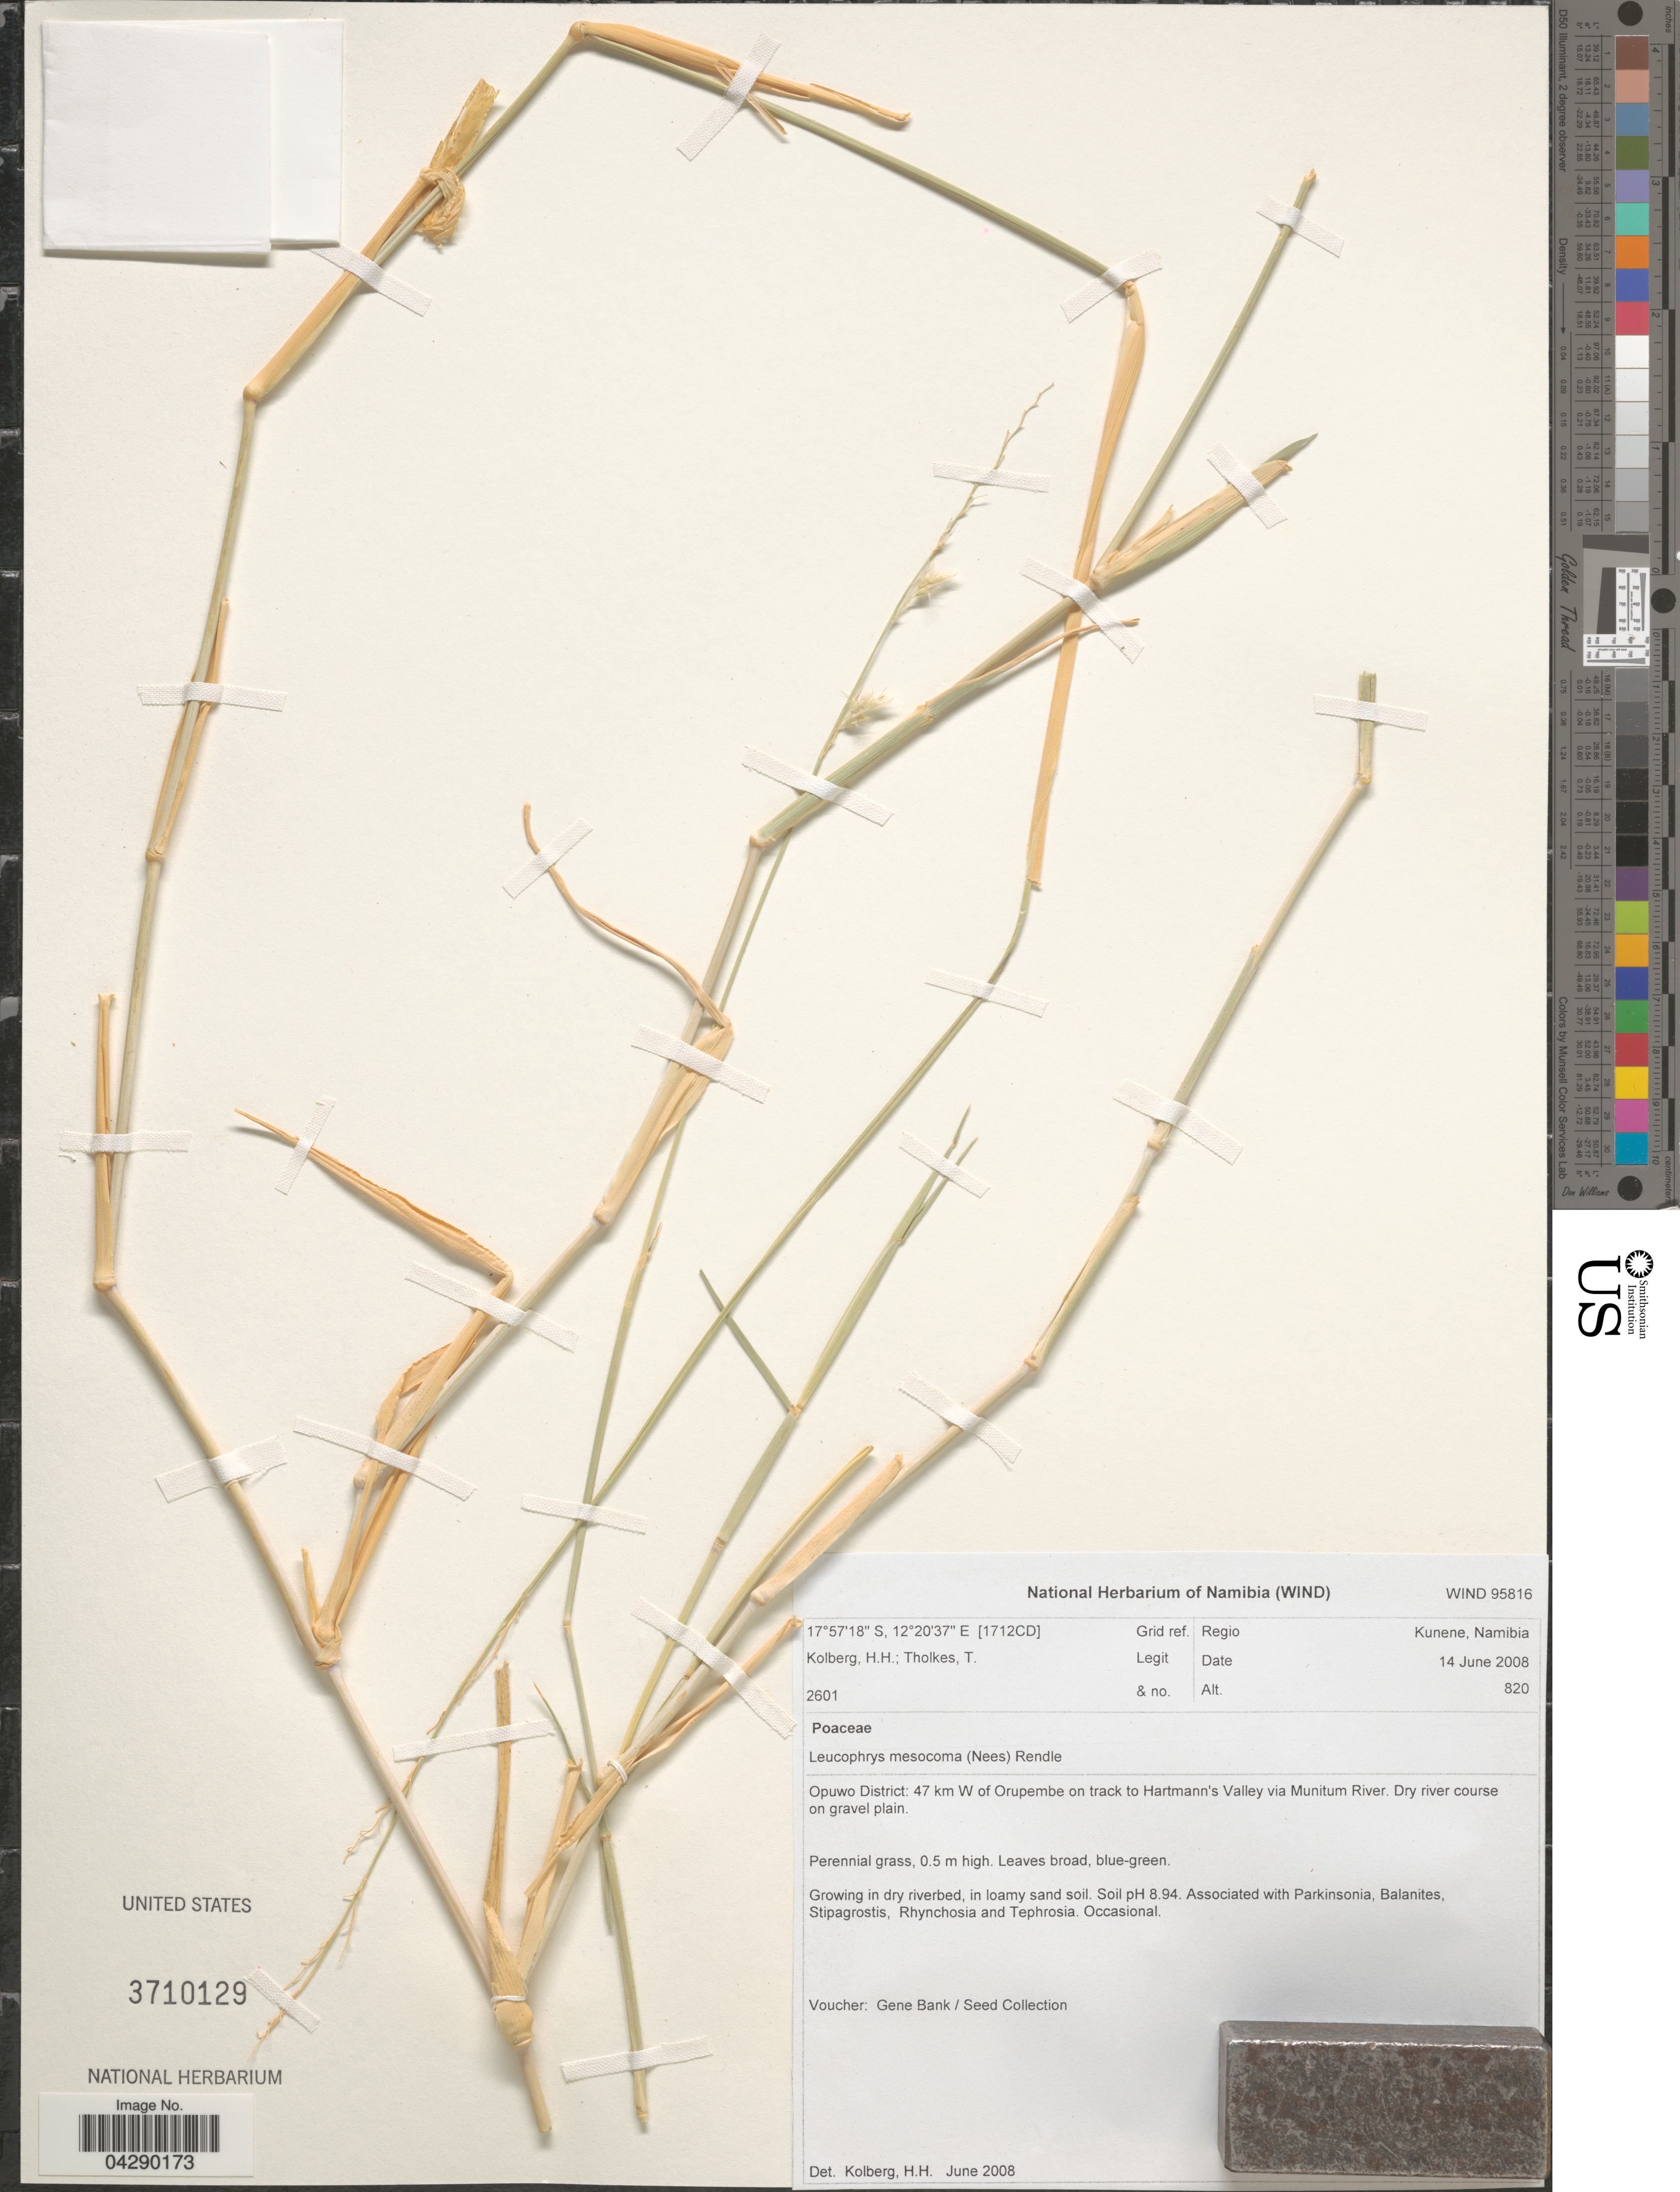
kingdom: Plantae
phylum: Tracheophyta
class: Liliopsida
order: Poales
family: Poaceae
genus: Leucophrys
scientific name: Leucophrys mesocoma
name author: (Nees) Rendle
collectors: H. H. Kolberg & T. Tholkes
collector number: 2601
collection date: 2008-06-14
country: Namibia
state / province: Kunene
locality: [1712CD] Grid ref. Regio Kunene, Namibia. Opuwo District: 47 km W of Orupembe on track to Hartmann's Valley via Munitum River. Dry river course on gravel plain. Growing in dry riverbed, in loamy sand soil. Soil pH 8.94.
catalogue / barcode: US 3710129